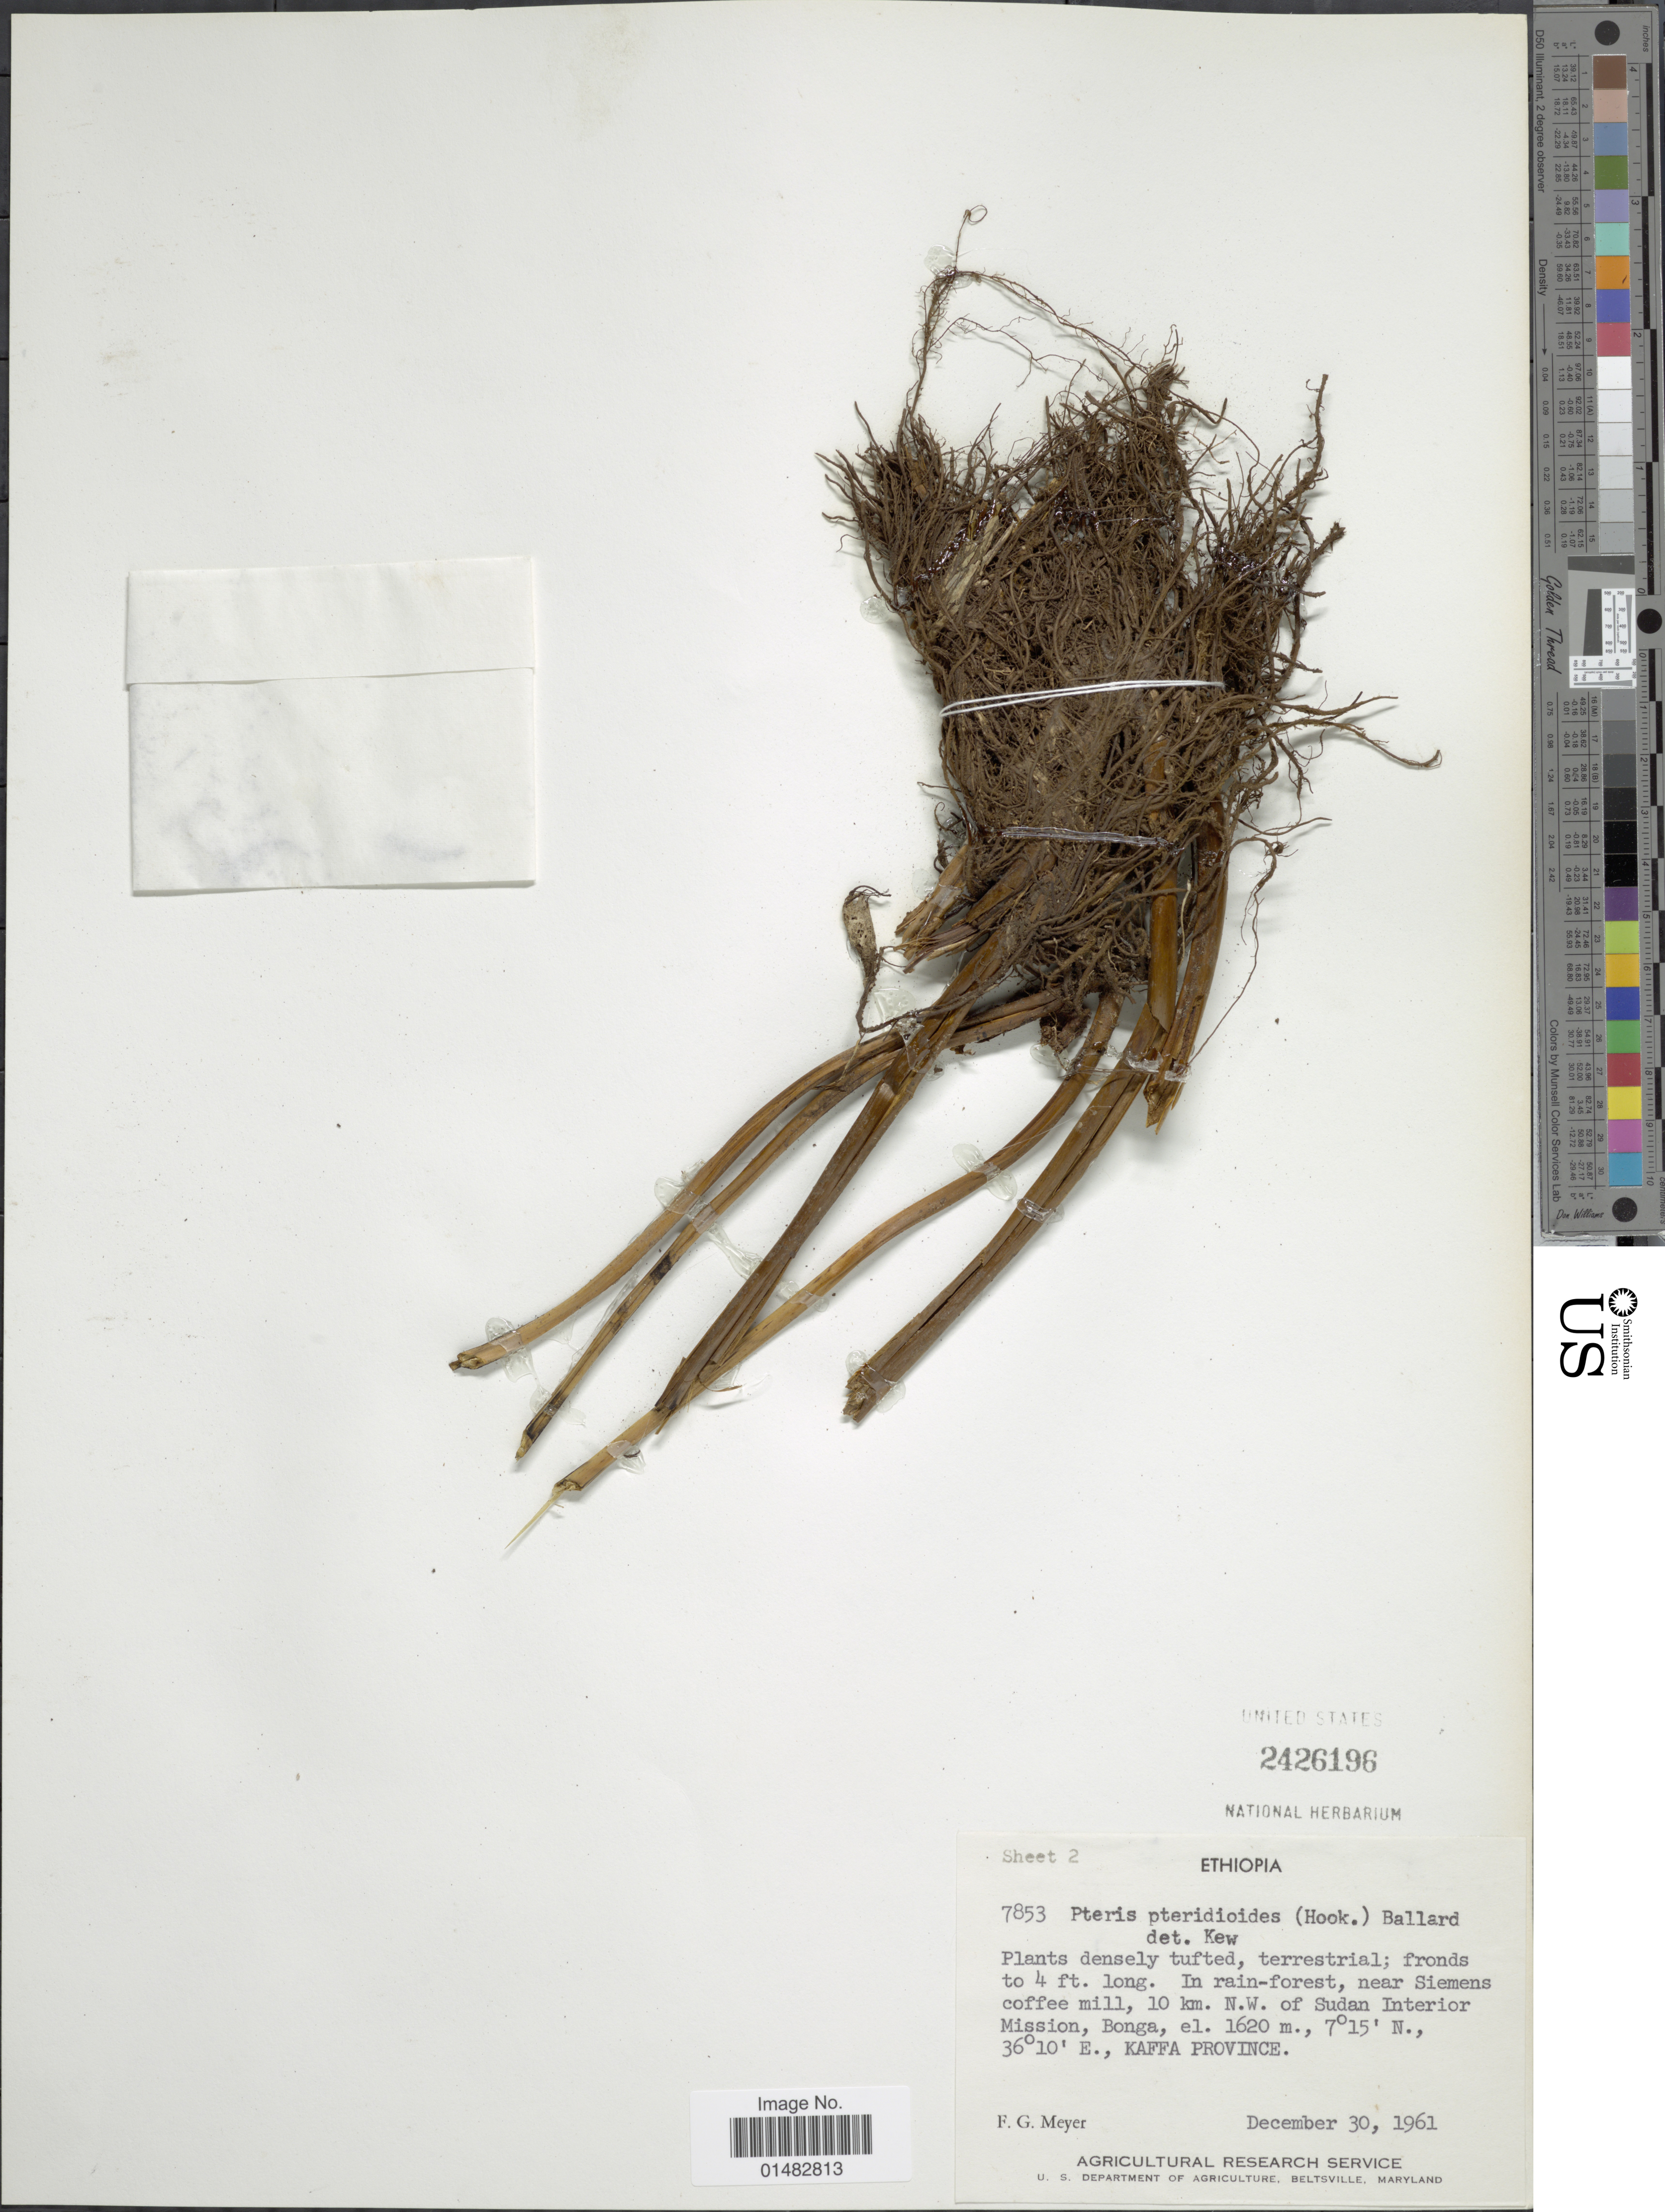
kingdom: Plantae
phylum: Tracheophyta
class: Polypodiopsida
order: Polypodiales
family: Pteridaceae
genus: Pteris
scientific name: Pteris pteridioides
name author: (Hook.) Ballard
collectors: F. G. Meyer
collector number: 7853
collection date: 1961-12-30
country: Ethiopia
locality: Ethiopia, In rain-forest, near Siemens coffee mill, 10 km. N.W. of Sudan Interior Mission, Bonga, Kaffa Province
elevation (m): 1620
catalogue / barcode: US 2426196